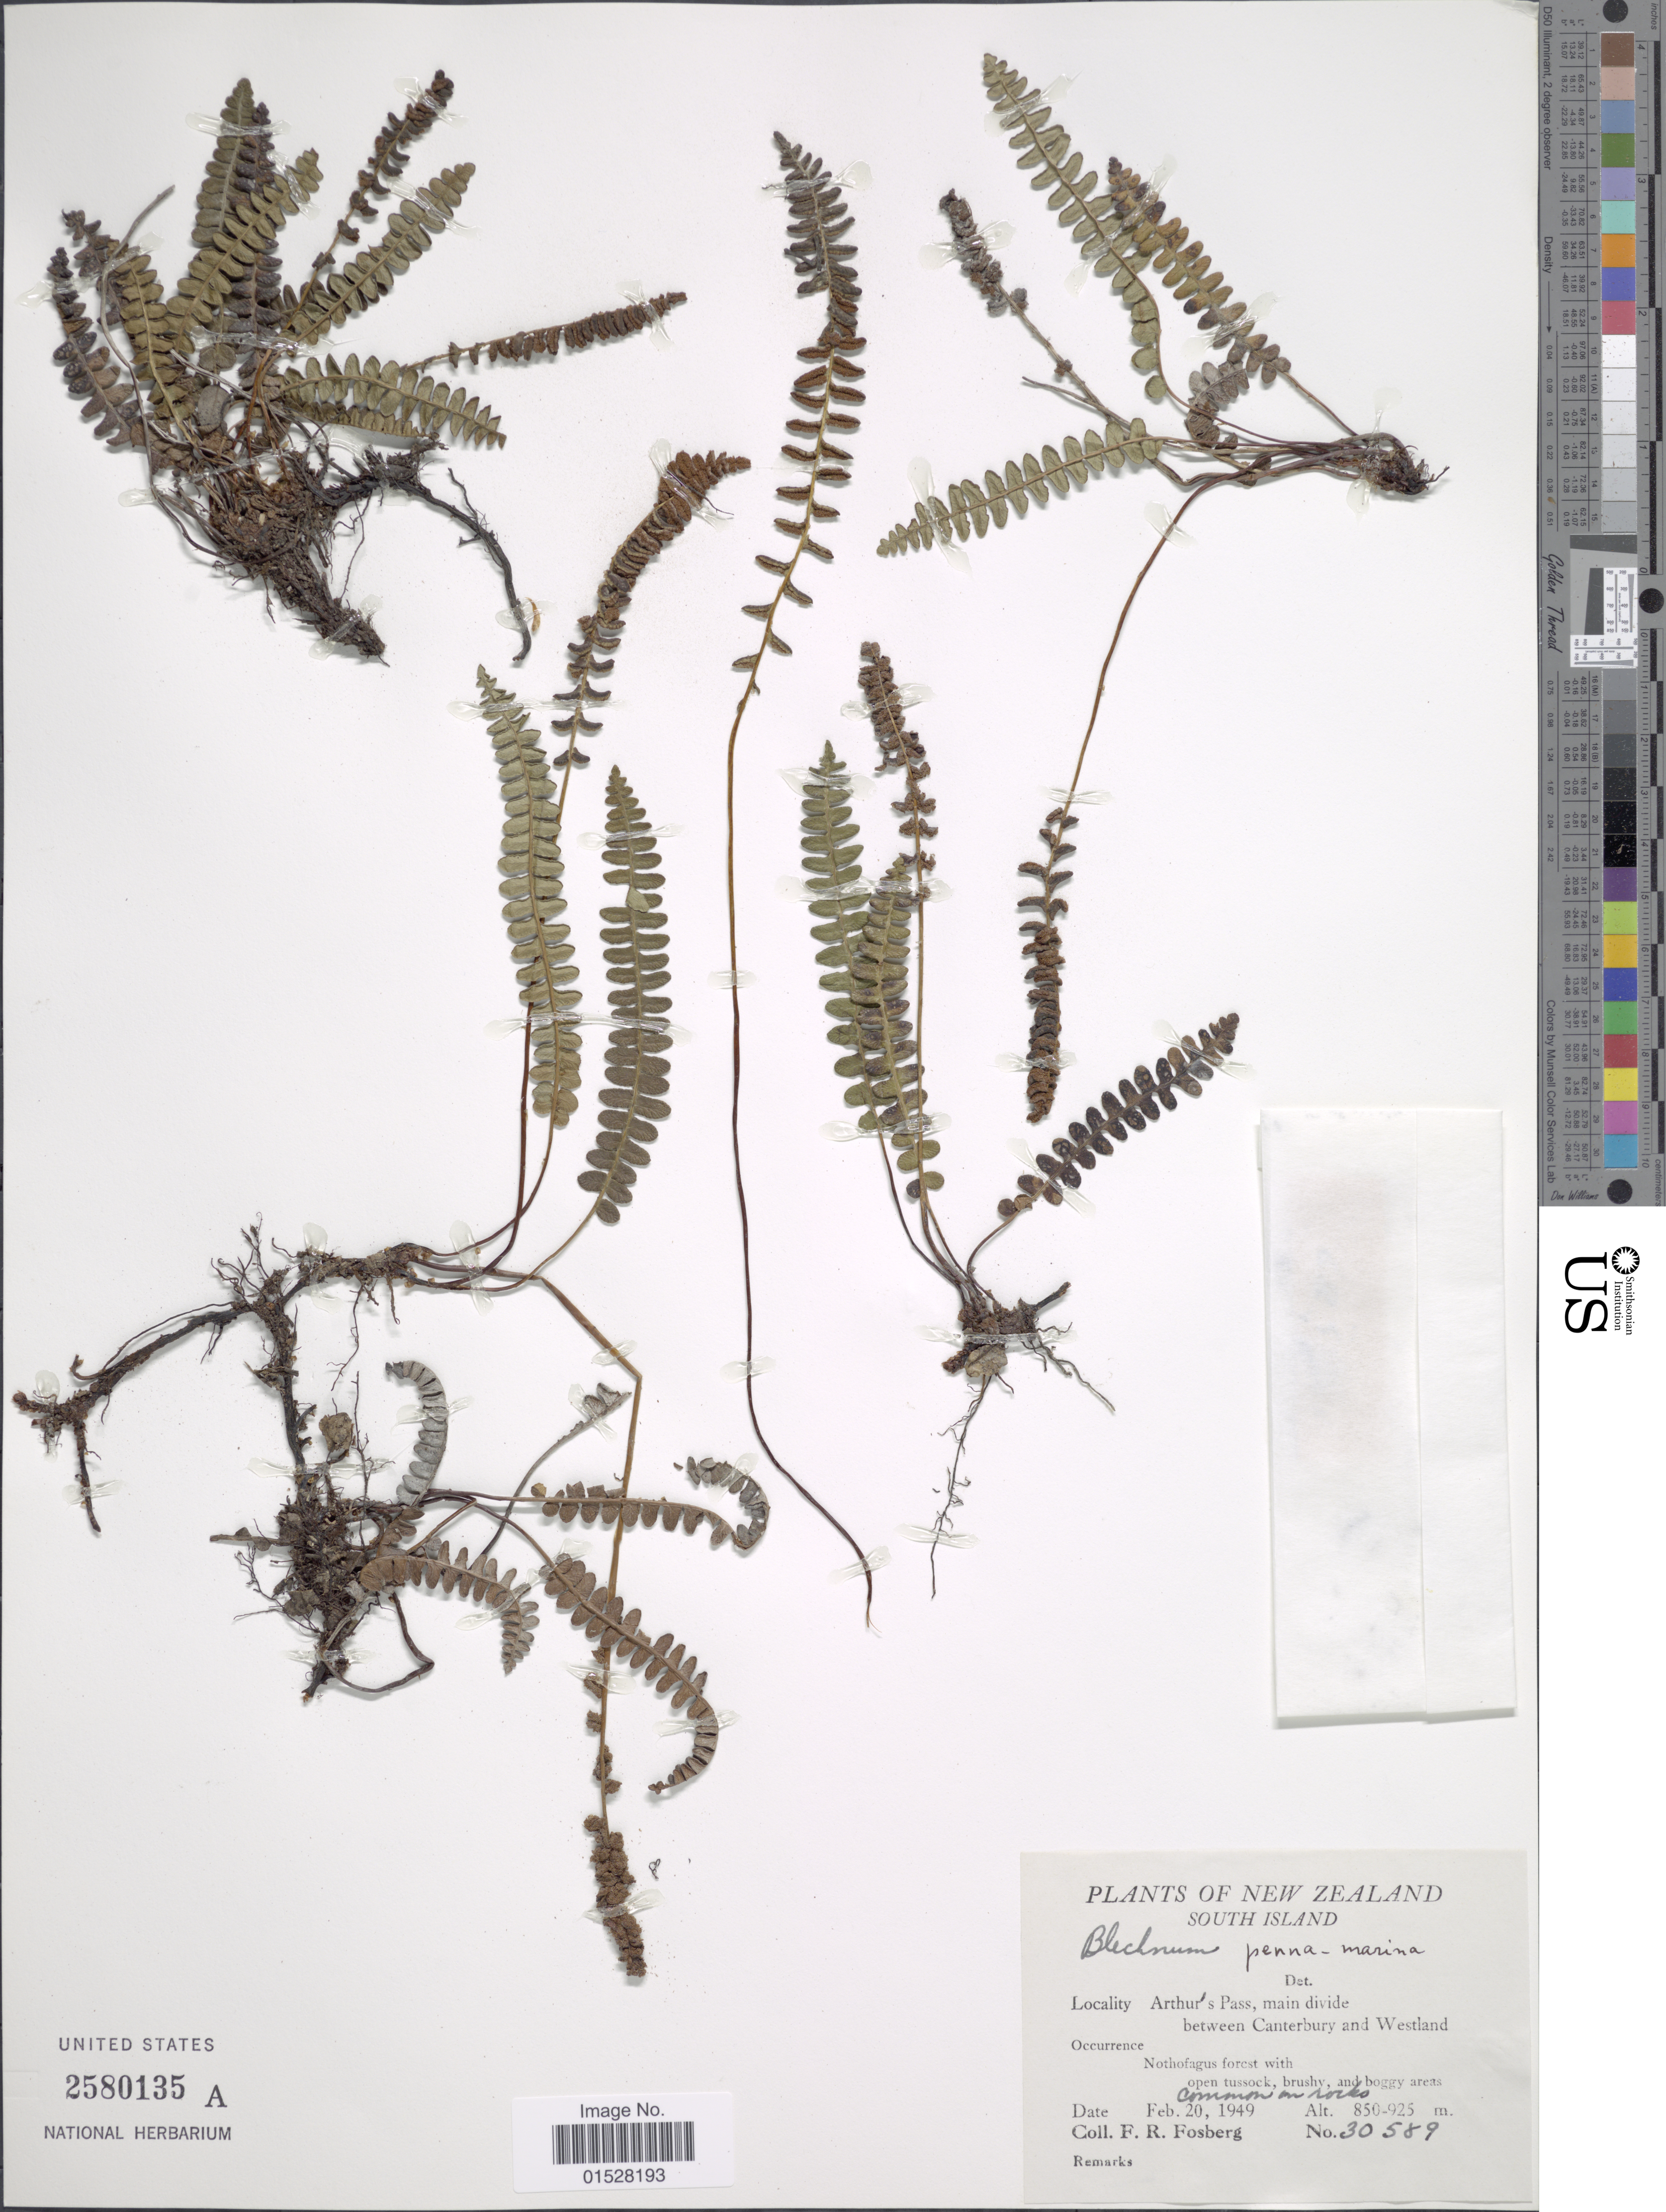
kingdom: Plantae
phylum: Tracheophyta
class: Polypodiopsida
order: Polypodiales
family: Blechnaceae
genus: Blechnum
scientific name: Blechnum penna-marina subsp. alpina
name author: T.C. Chambers & P. A. Farrant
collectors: F. R. Fosberg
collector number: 30589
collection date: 1949-02-20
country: New Zealand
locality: South Island, Arthur's Pass, main divide between Canterburry and Westland.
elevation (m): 850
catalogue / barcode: US 2580135A